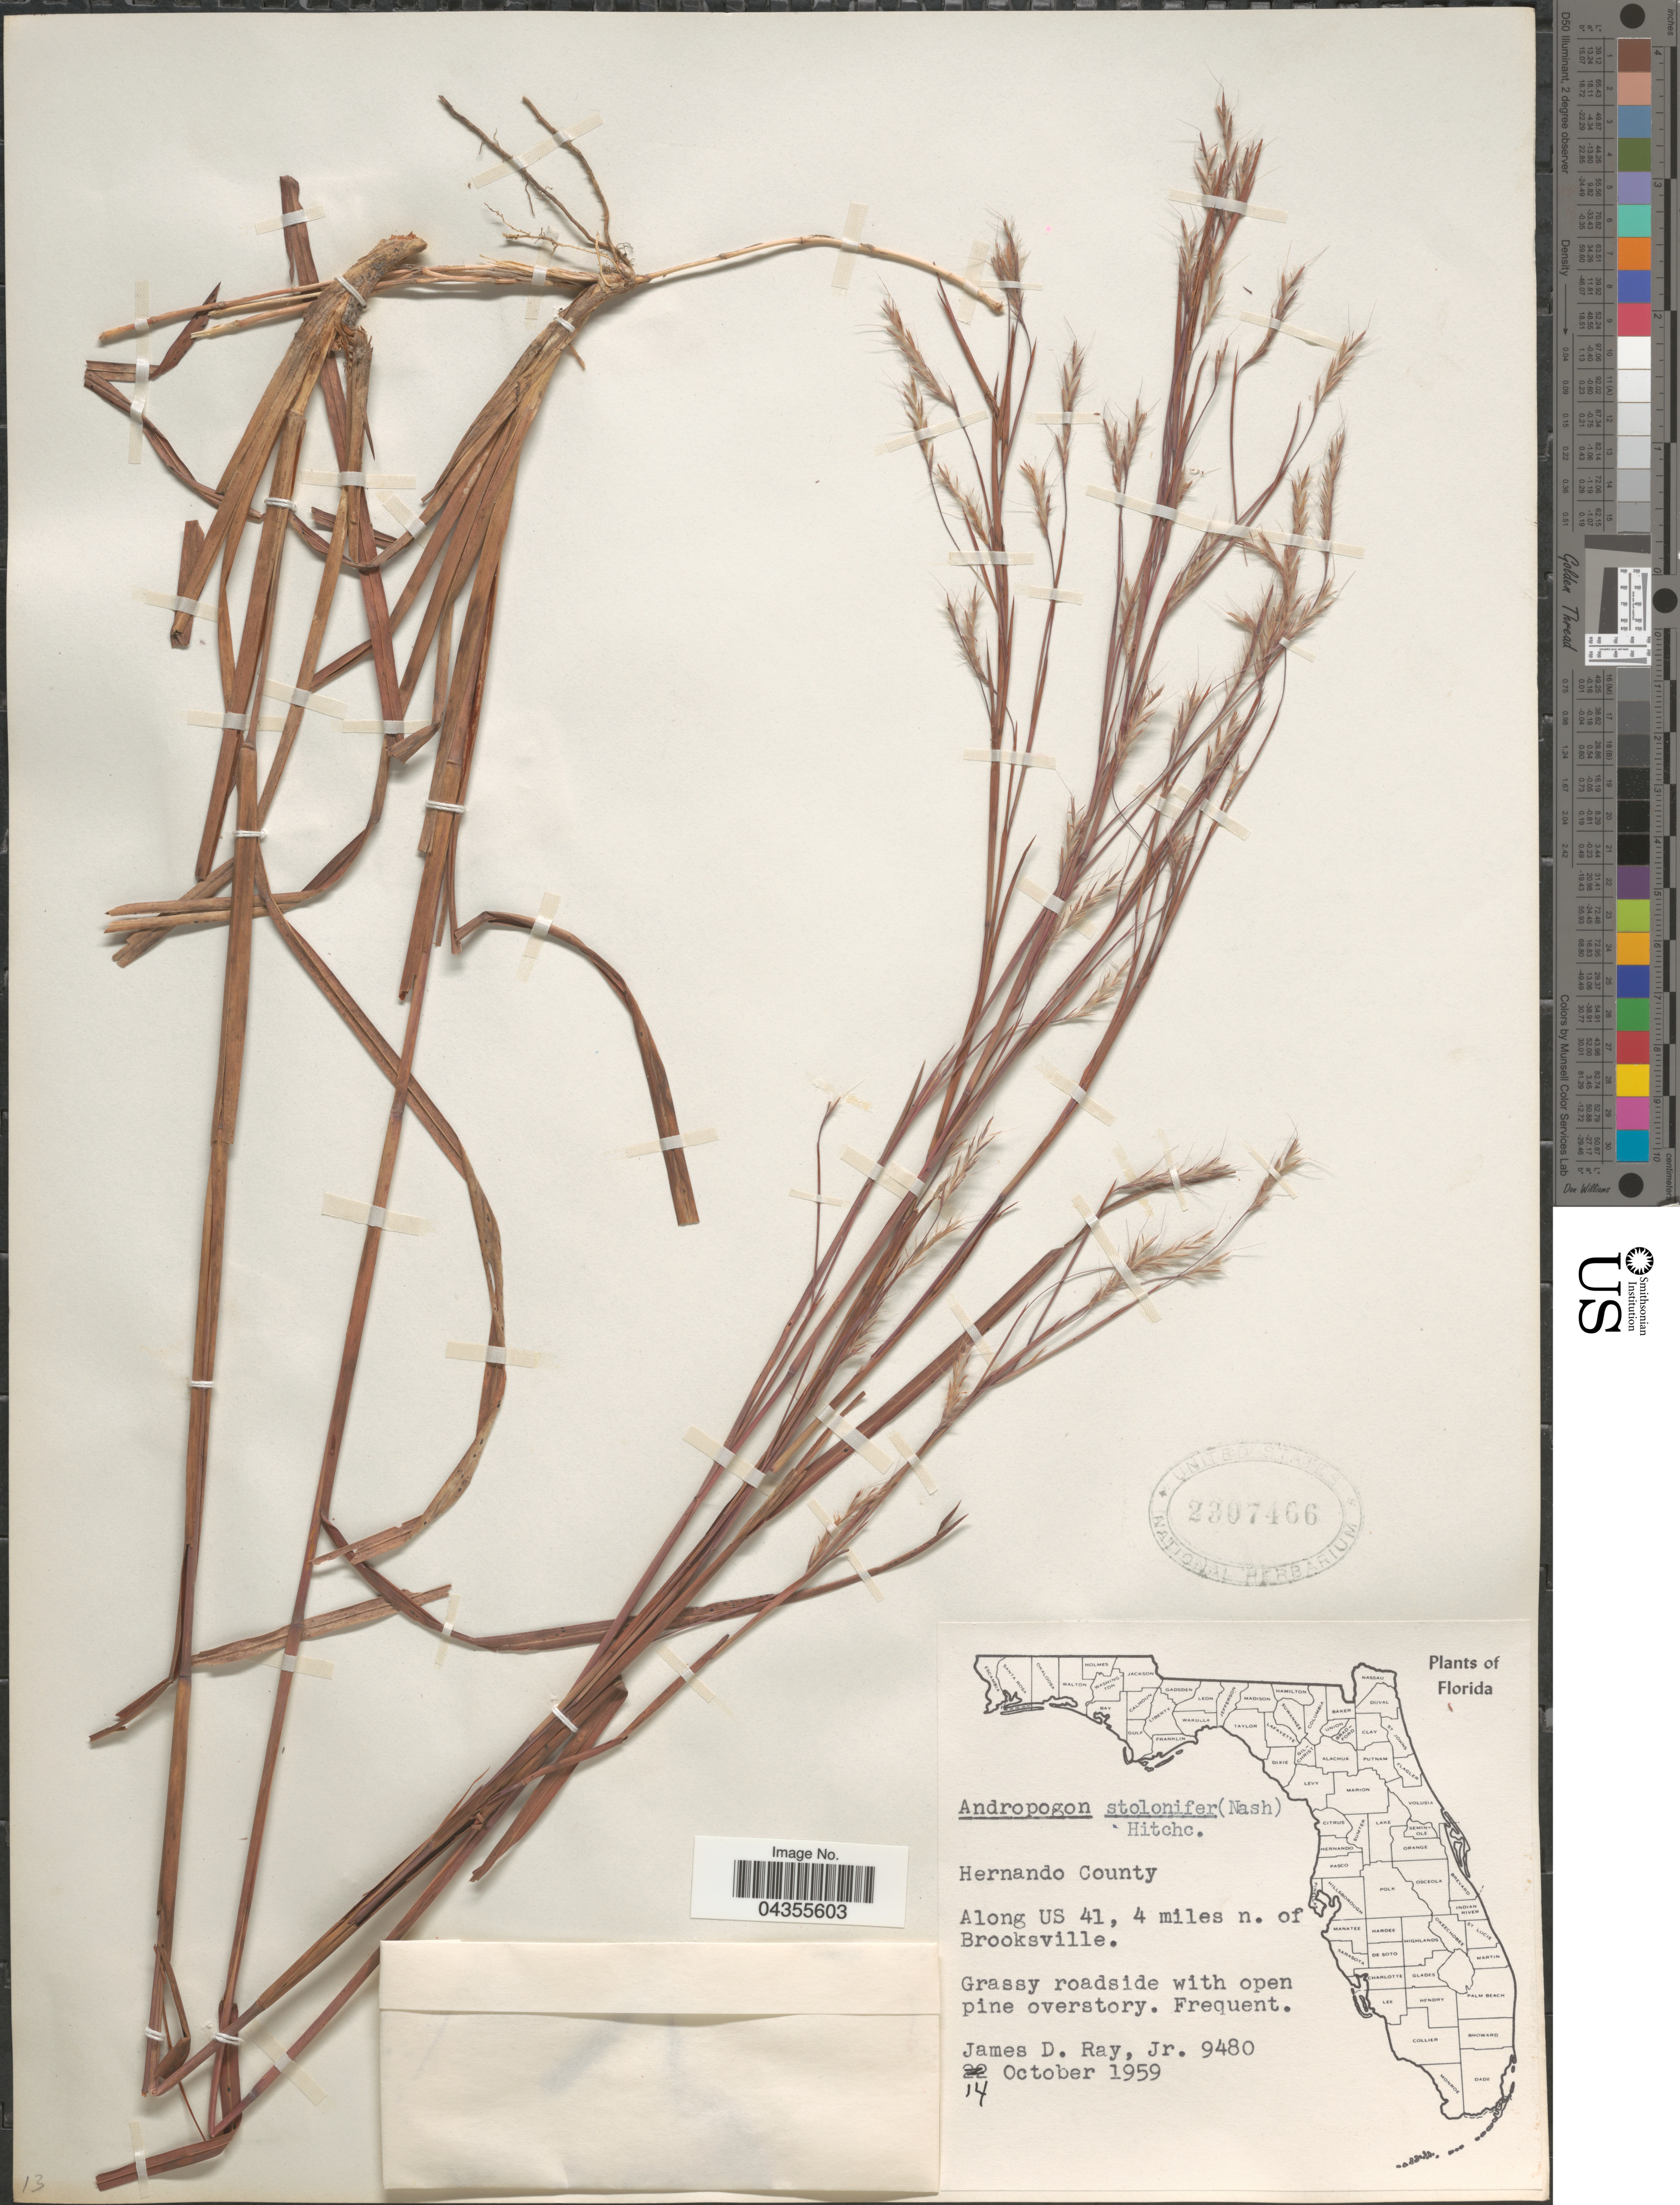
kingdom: Plantae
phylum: Tracheophyta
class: Liliopsida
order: Poales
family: Poaceae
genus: Schizachyrium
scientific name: Schizachyrium scoparium var. stoloniferum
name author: (Nash) Wipff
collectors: J. Ray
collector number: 9480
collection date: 1959-10-14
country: United States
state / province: Florida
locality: Hernando County. Along US 41, 4 miles n. of Brooksville.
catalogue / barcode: US 2307466